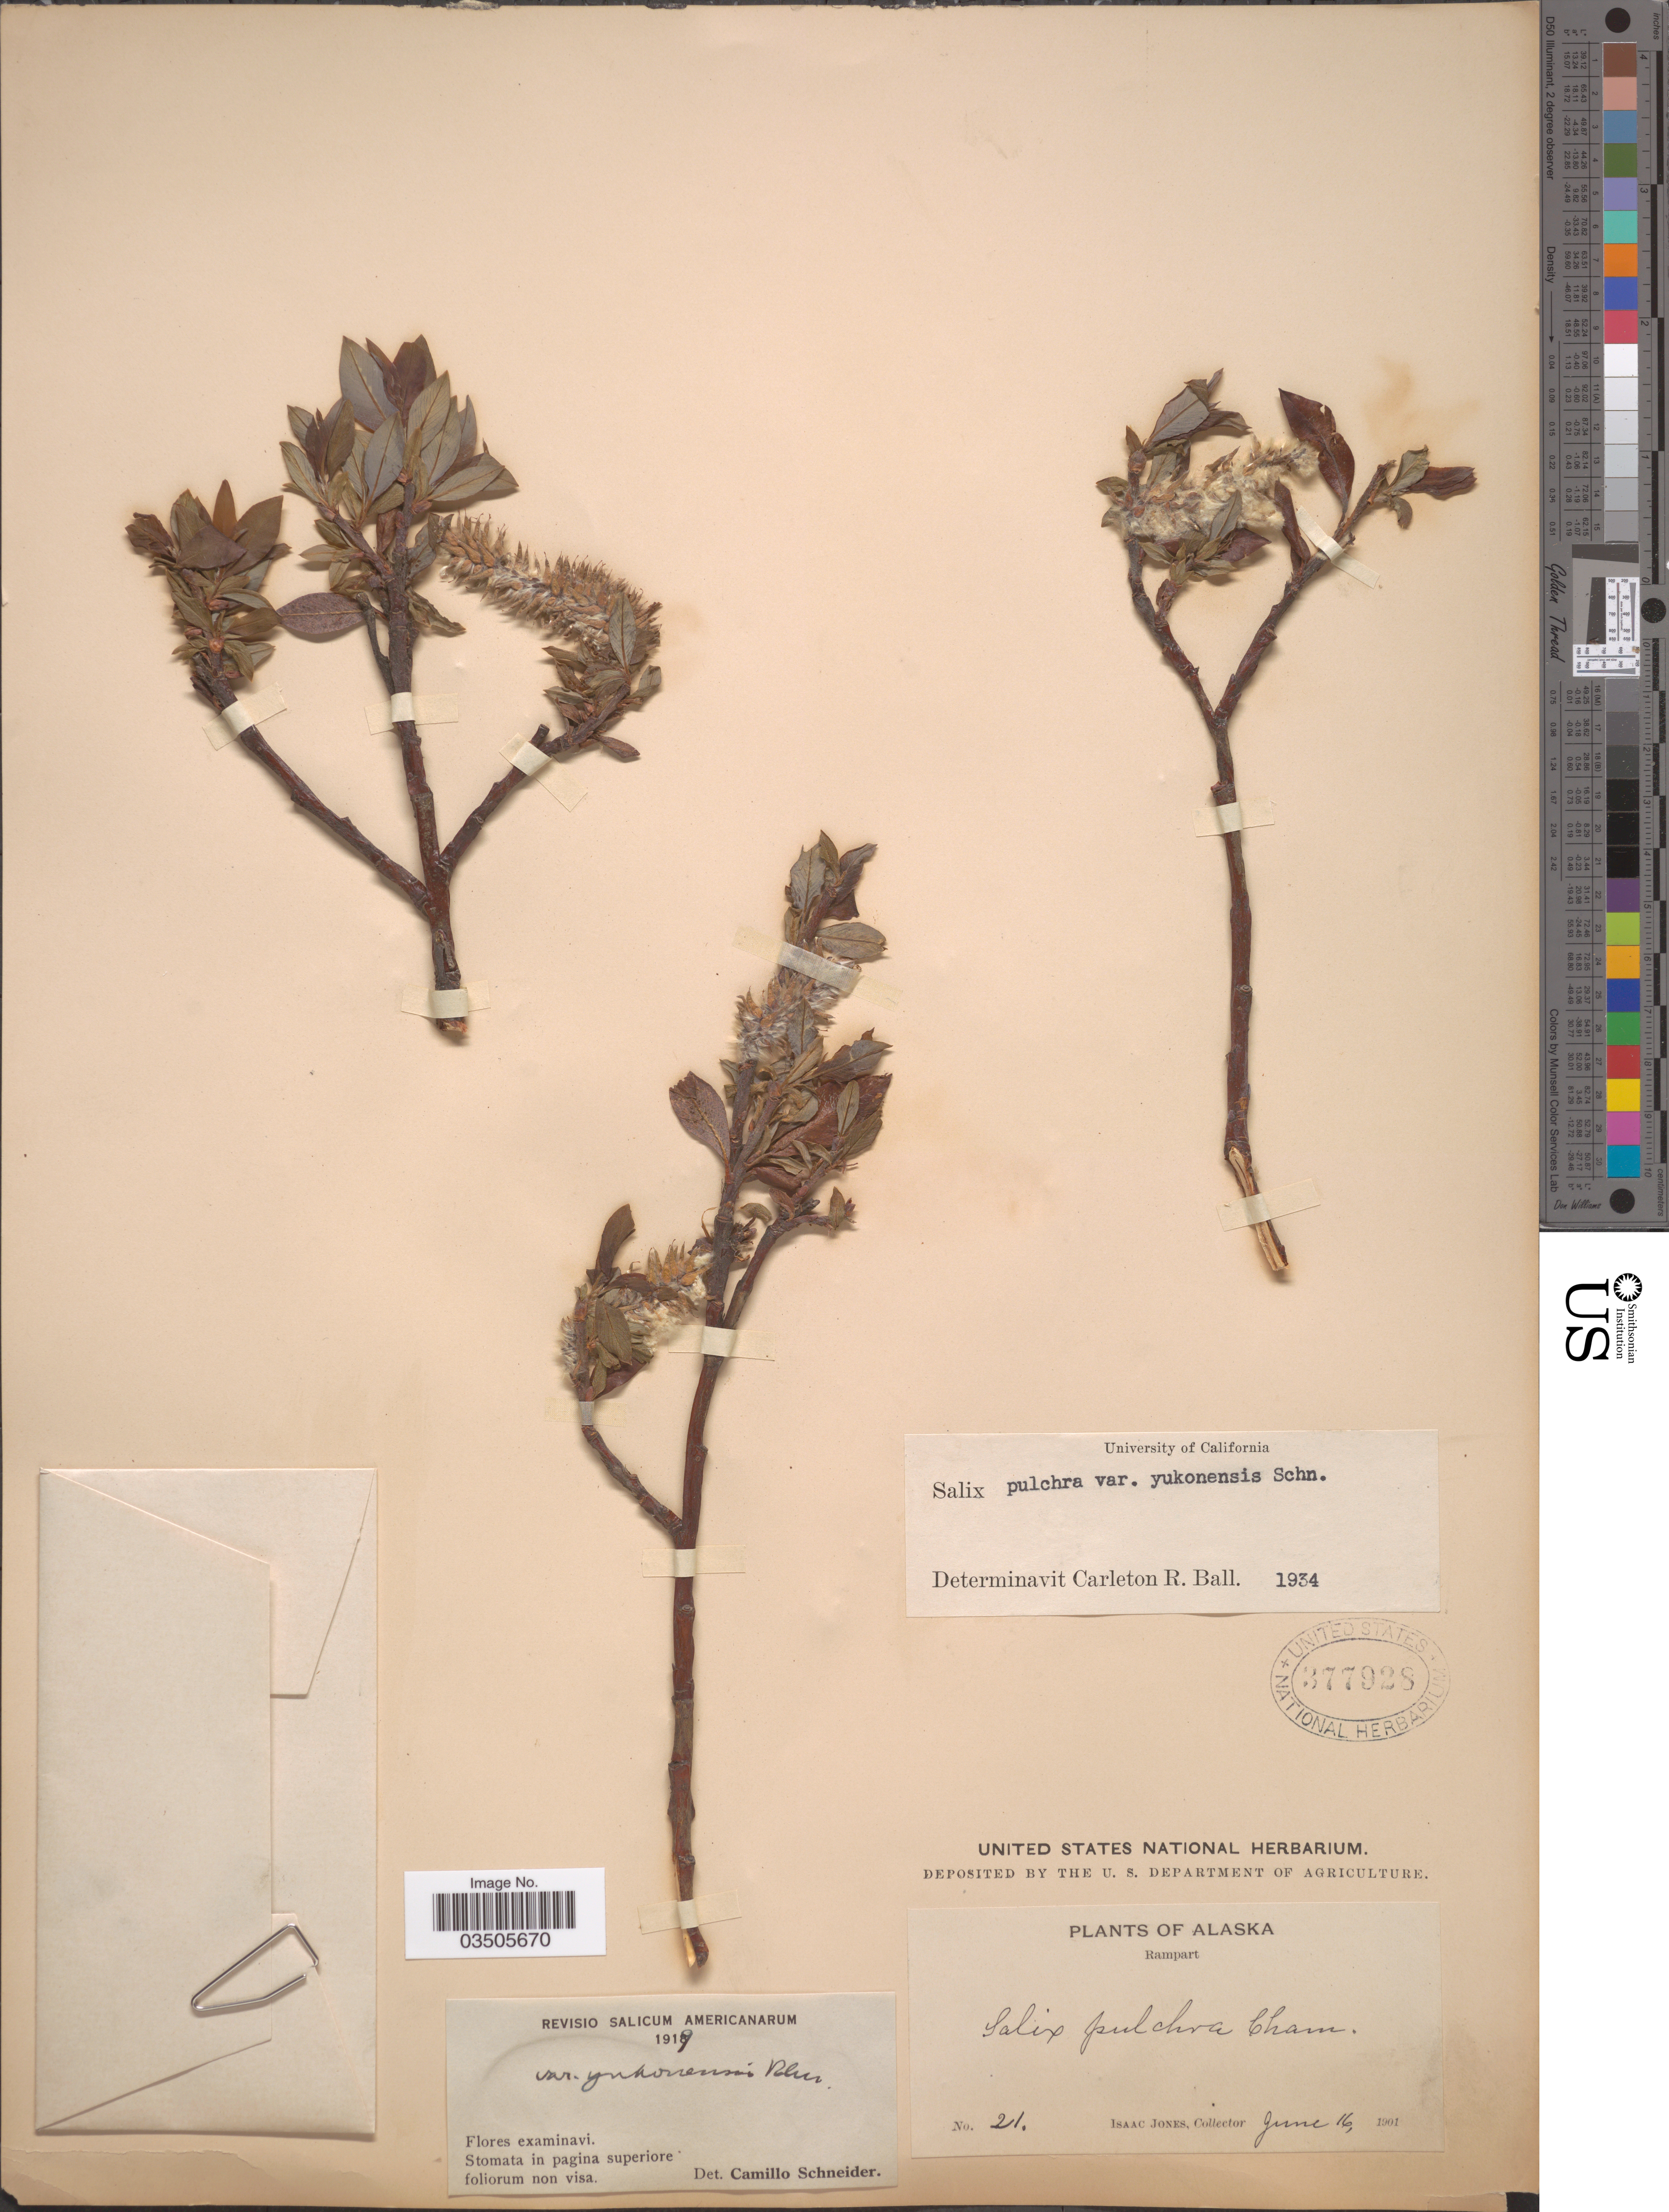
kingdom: Plantae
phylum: Tracheophyta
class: Magnoliopsida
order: Malpighiales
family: Salicaceae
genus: Salix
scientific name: Salix pulchra var. yukonensis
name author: C.K. Schneid.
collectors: I. Jones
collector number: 21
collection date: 1901-06-16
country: United States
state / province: Alaska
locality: Rampart.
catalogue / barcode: US 377928